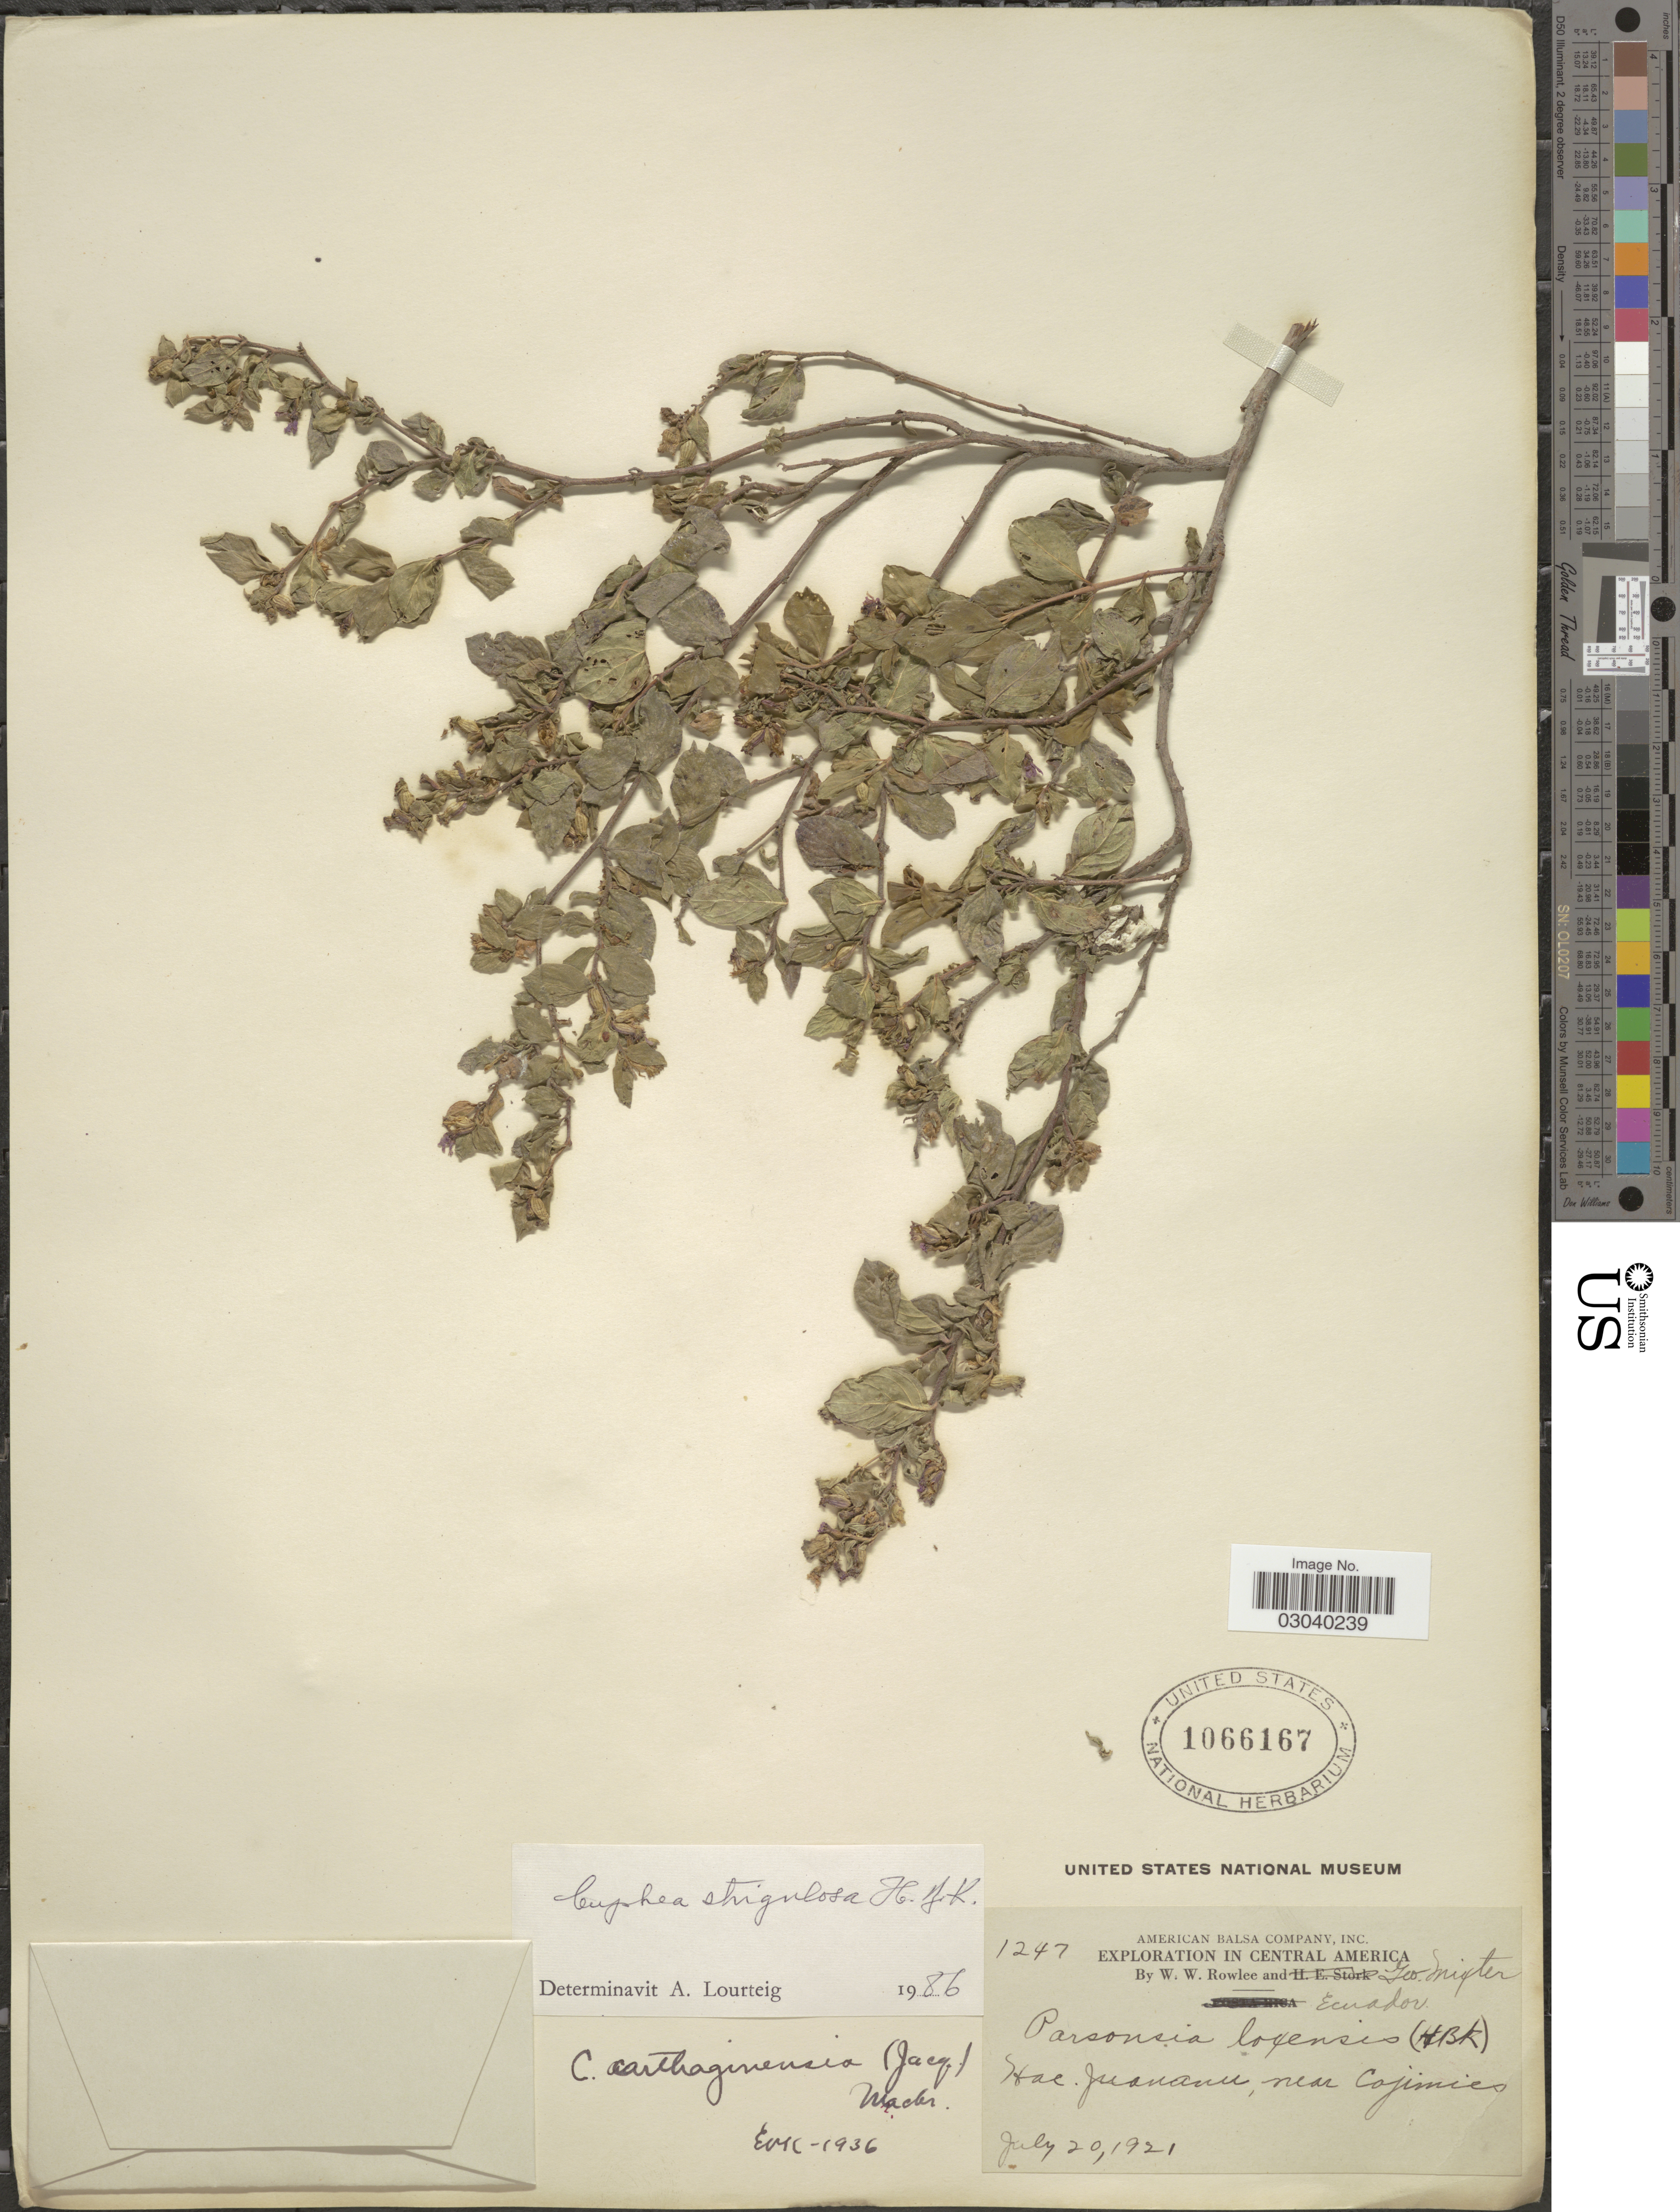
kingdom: Plantae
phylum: Tracheophyta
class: Magnoliopsida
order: Myrtales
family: Lythraceae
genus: Cuphea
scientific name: Cuphea strigulosa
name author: Kunth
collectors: W. W. Rowlee & G. Mixter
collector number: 1247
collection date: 1921-07-20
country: Ecuador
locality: Central America, Hac. Juananu, near Cojimies.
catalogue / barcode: US 1066167